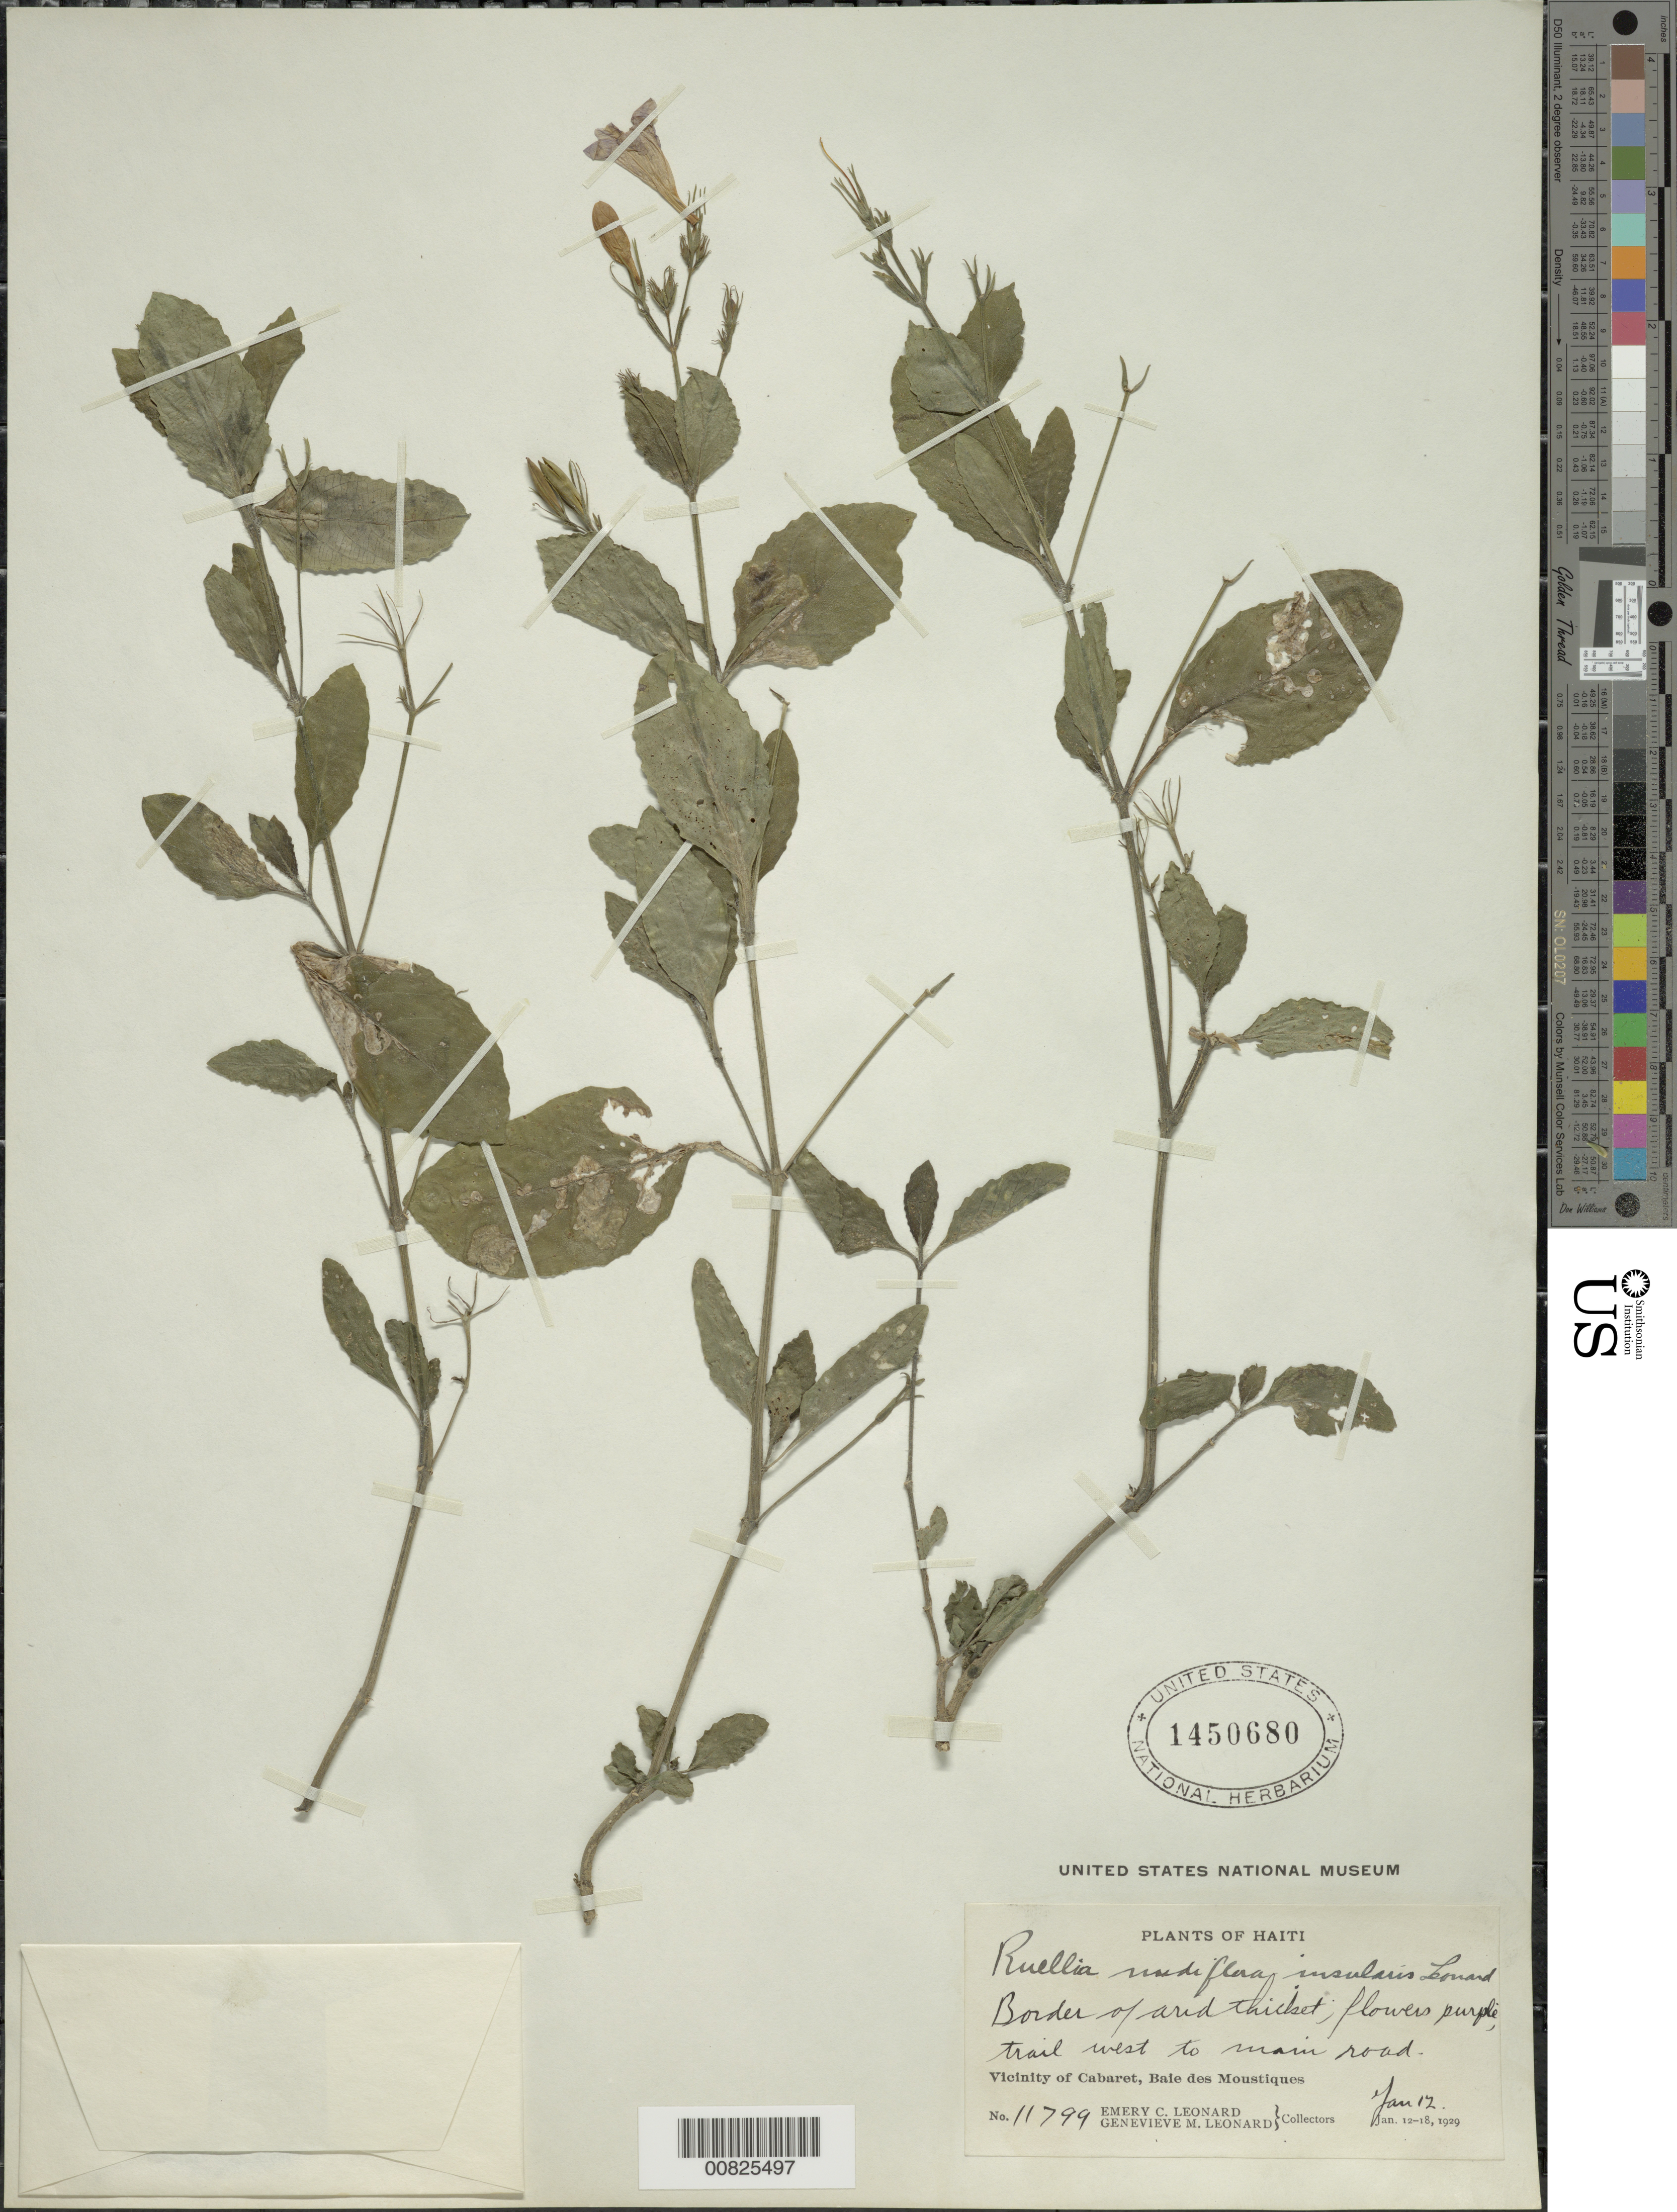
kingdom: Plantae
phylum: Tracheophyta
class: Magnoliopsida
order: Lamiales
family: Acanthaceae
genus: Ruellia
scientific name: Ruellia nudiflora var. insularis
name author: Leonard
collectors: E. C. Leonard & G. M. Leonard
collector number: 11799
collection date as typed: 12 Jan 1929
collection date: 1929-01-12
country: Haiti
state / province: Nord-Ouest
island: Hispaniola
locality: Vicinity of Cabaret, Baie des Moustiques, trail W to main road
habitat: Border of arid thicket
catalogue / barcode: US 1450680